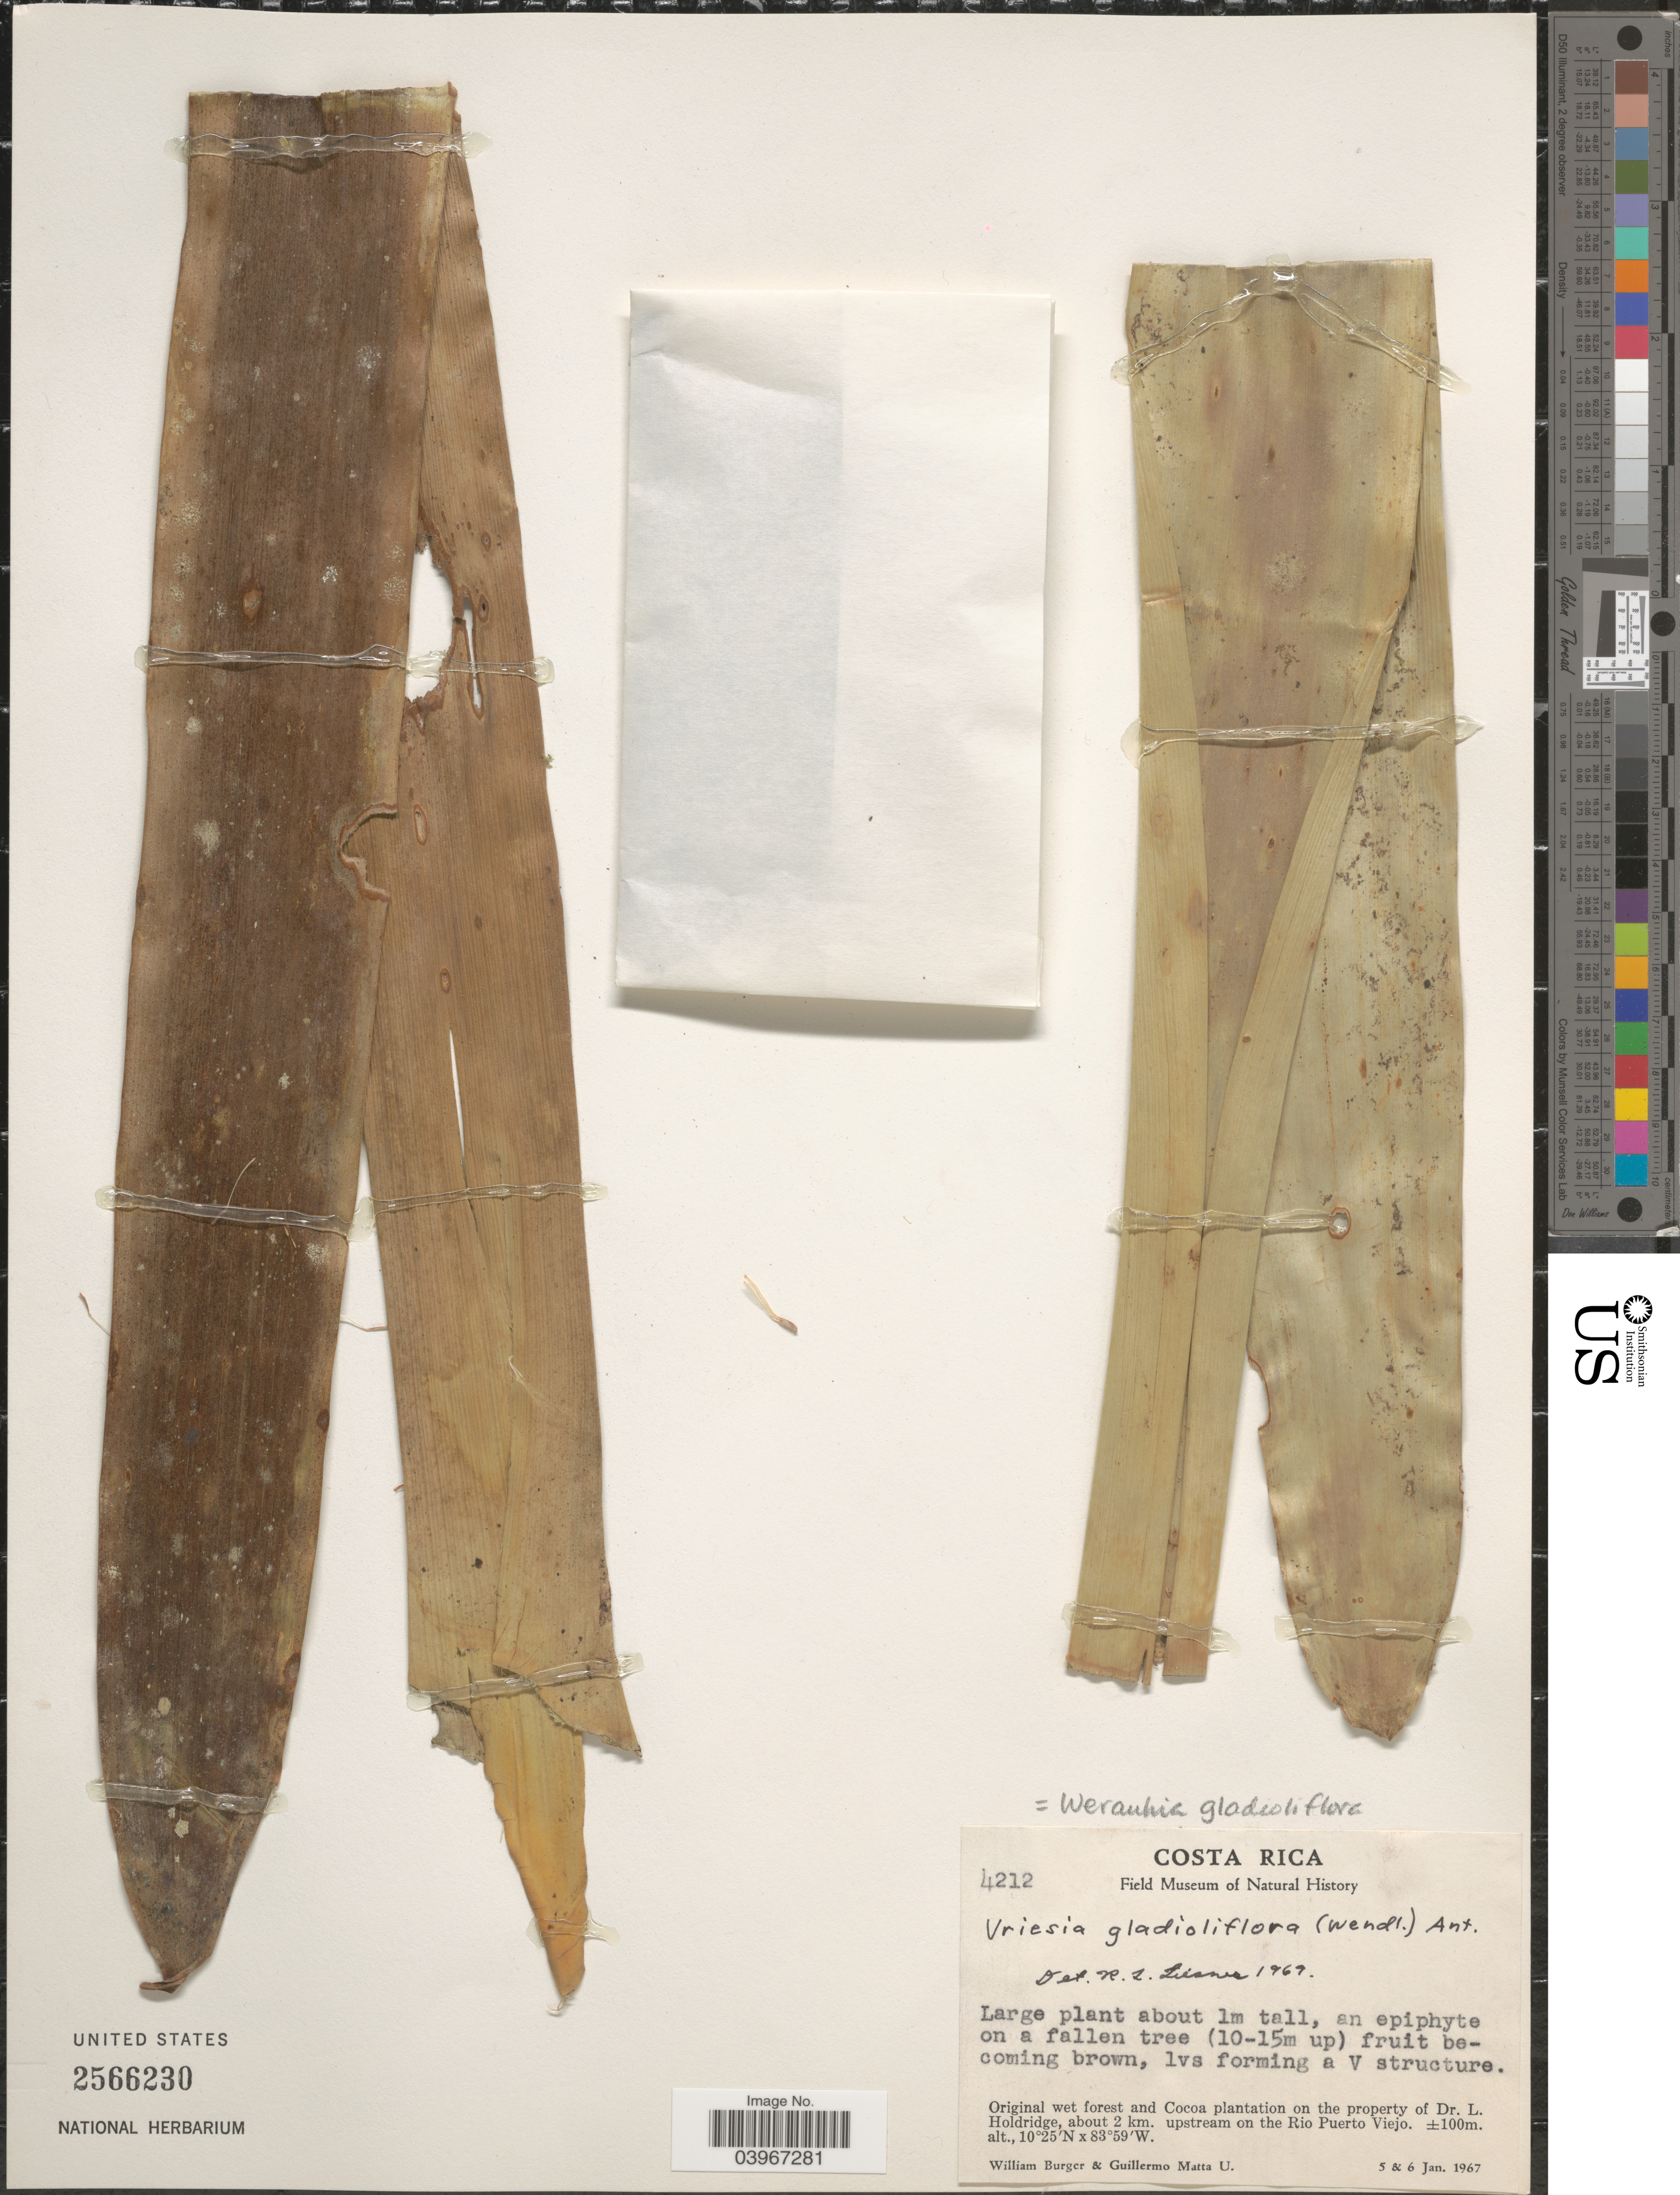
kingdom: Plantae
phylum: Tracheophyta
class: Liliopsida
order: Poales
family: Bromeliaceae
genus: Werauhia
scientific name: Werauhia gladioliflora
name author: (H. Wendl.) J.R. Grant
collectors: W. Burger & G. Matta U.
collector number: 4212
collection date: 1967-01-05/1967-01-06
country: Costa Rica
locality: About 2 km. upstream on the Rio Puerto Viejo.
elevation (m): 100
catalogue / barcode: US 2566230